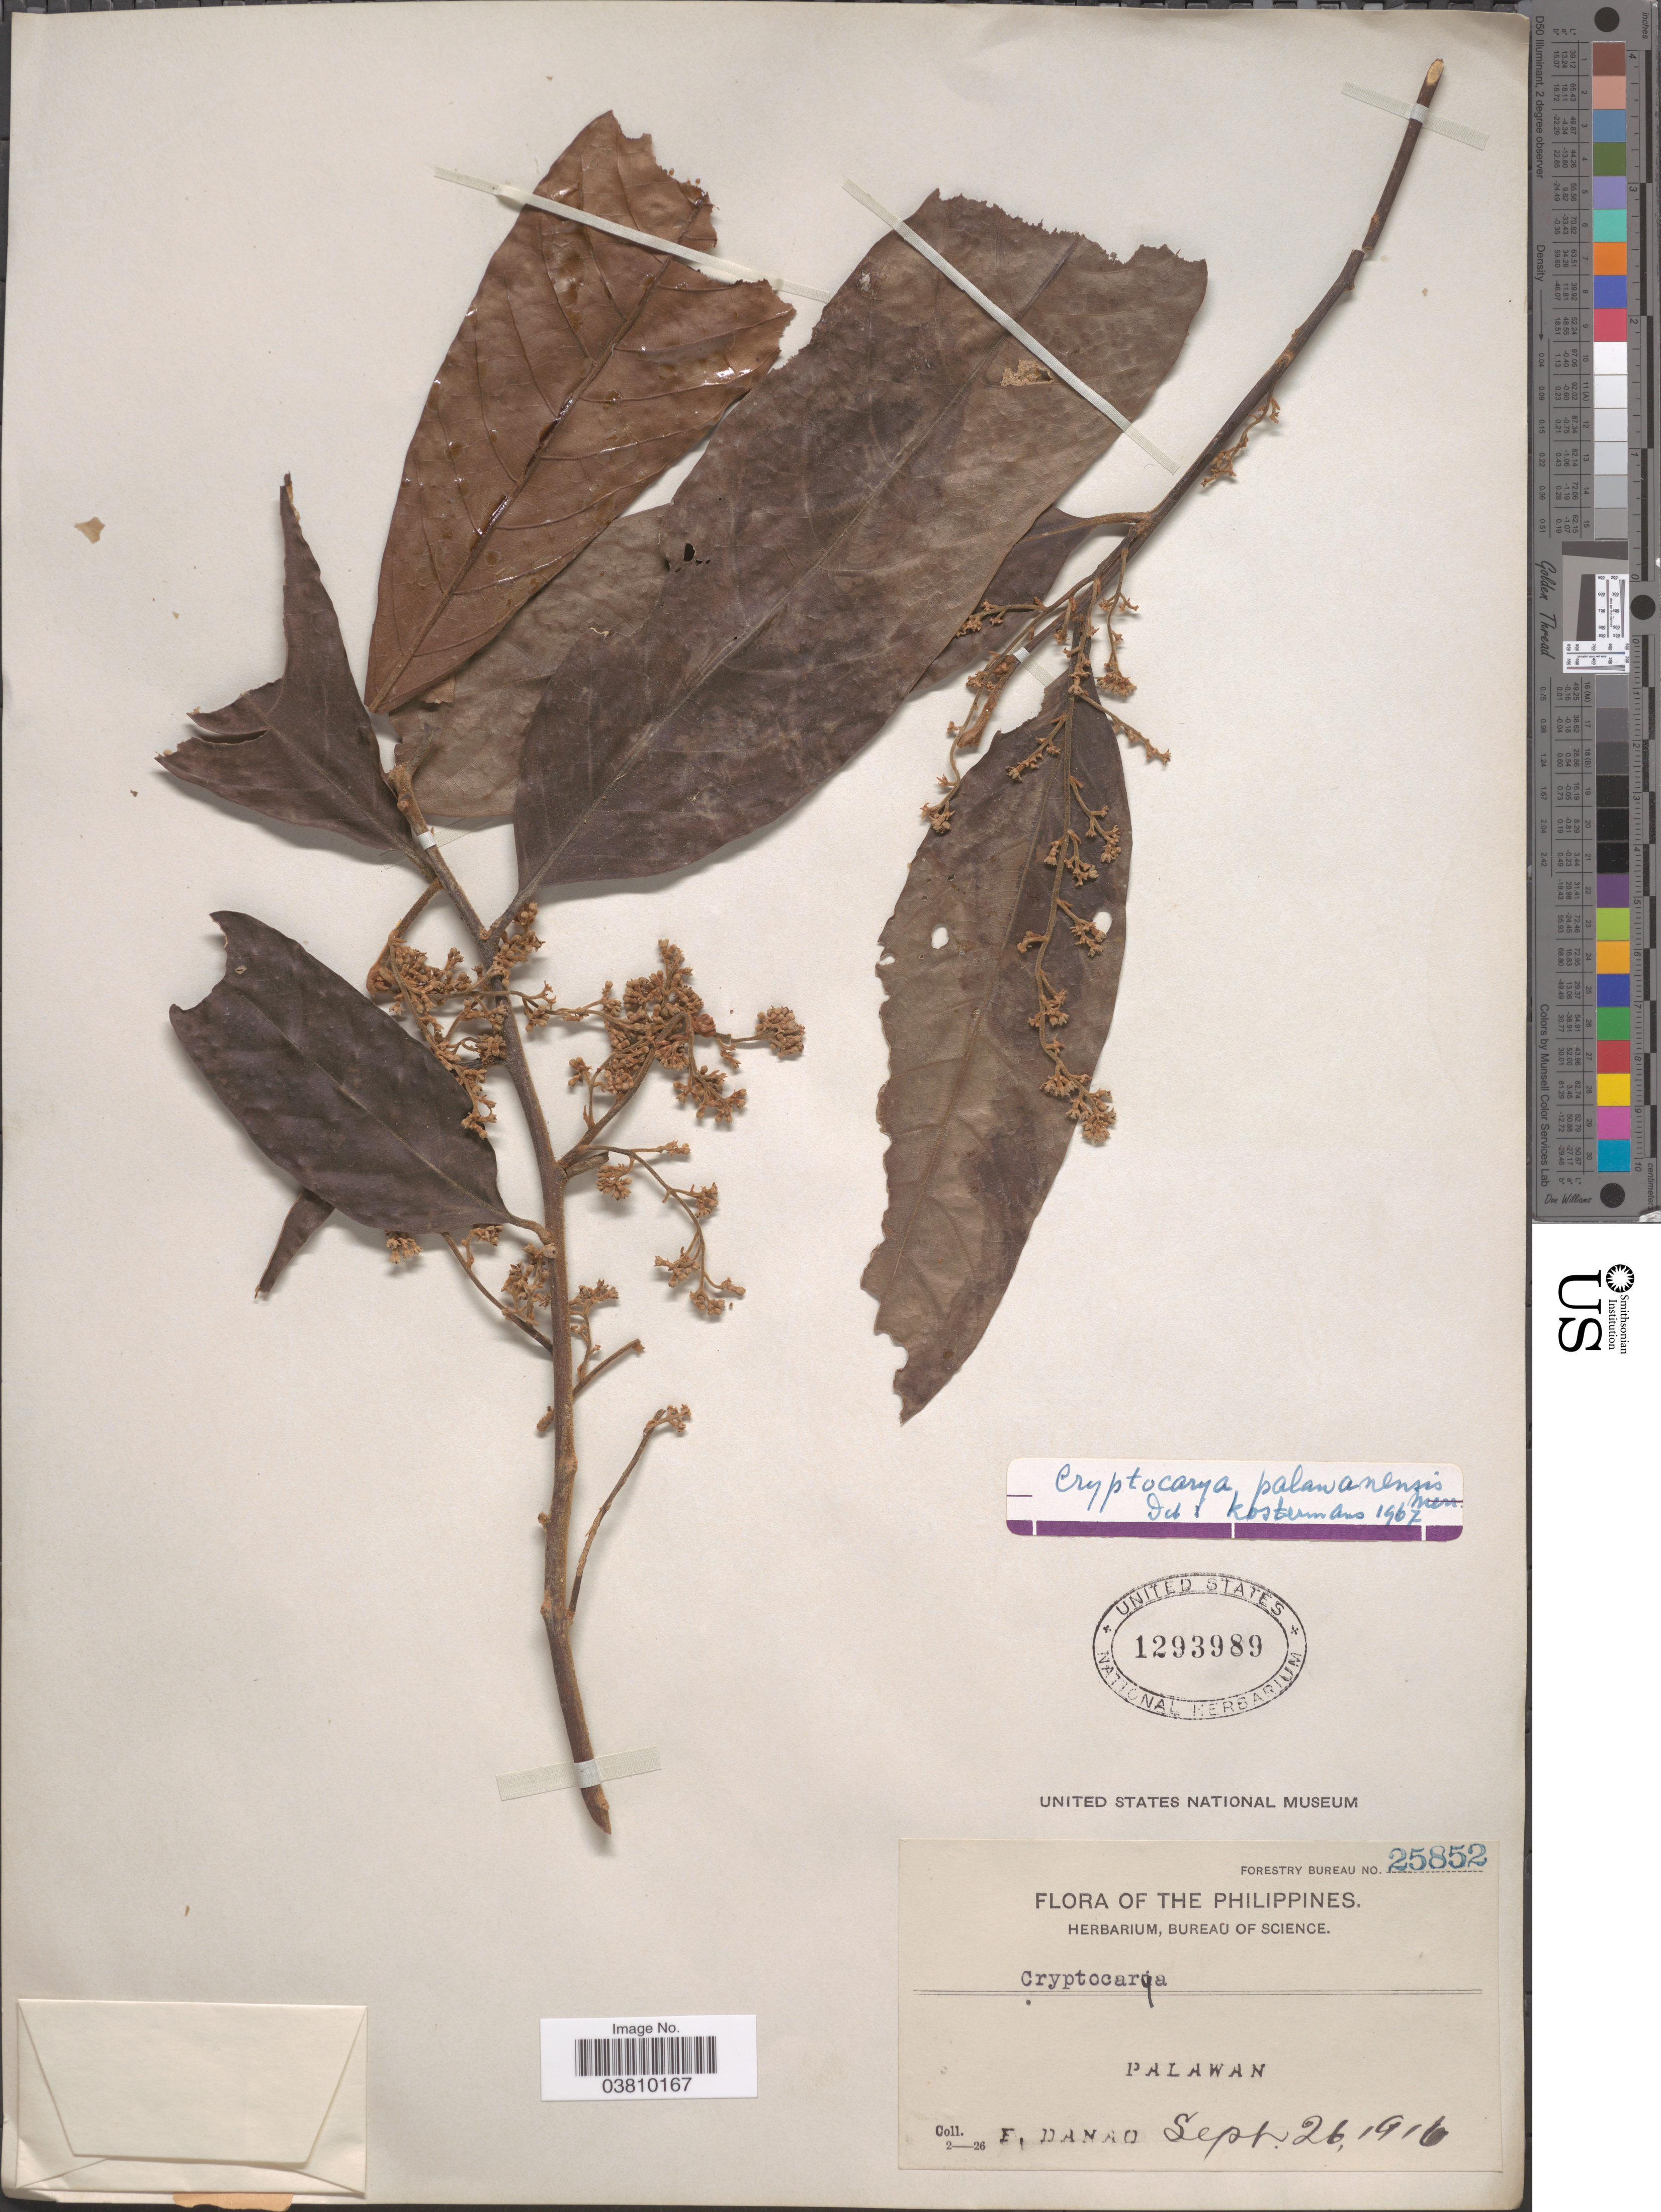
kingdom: Plantae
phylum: Tracheophyta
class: Magnoliopsida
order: Laurales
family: Lauraceae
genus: Cryptocarya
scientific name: Cryptocarya palawanensis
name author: Merr.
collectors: F. Danao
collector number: Forestry Bureau 25852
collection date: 1916-09-26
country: Philippines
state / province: Mimaropa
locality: Palawan.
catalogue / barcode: US 1293989